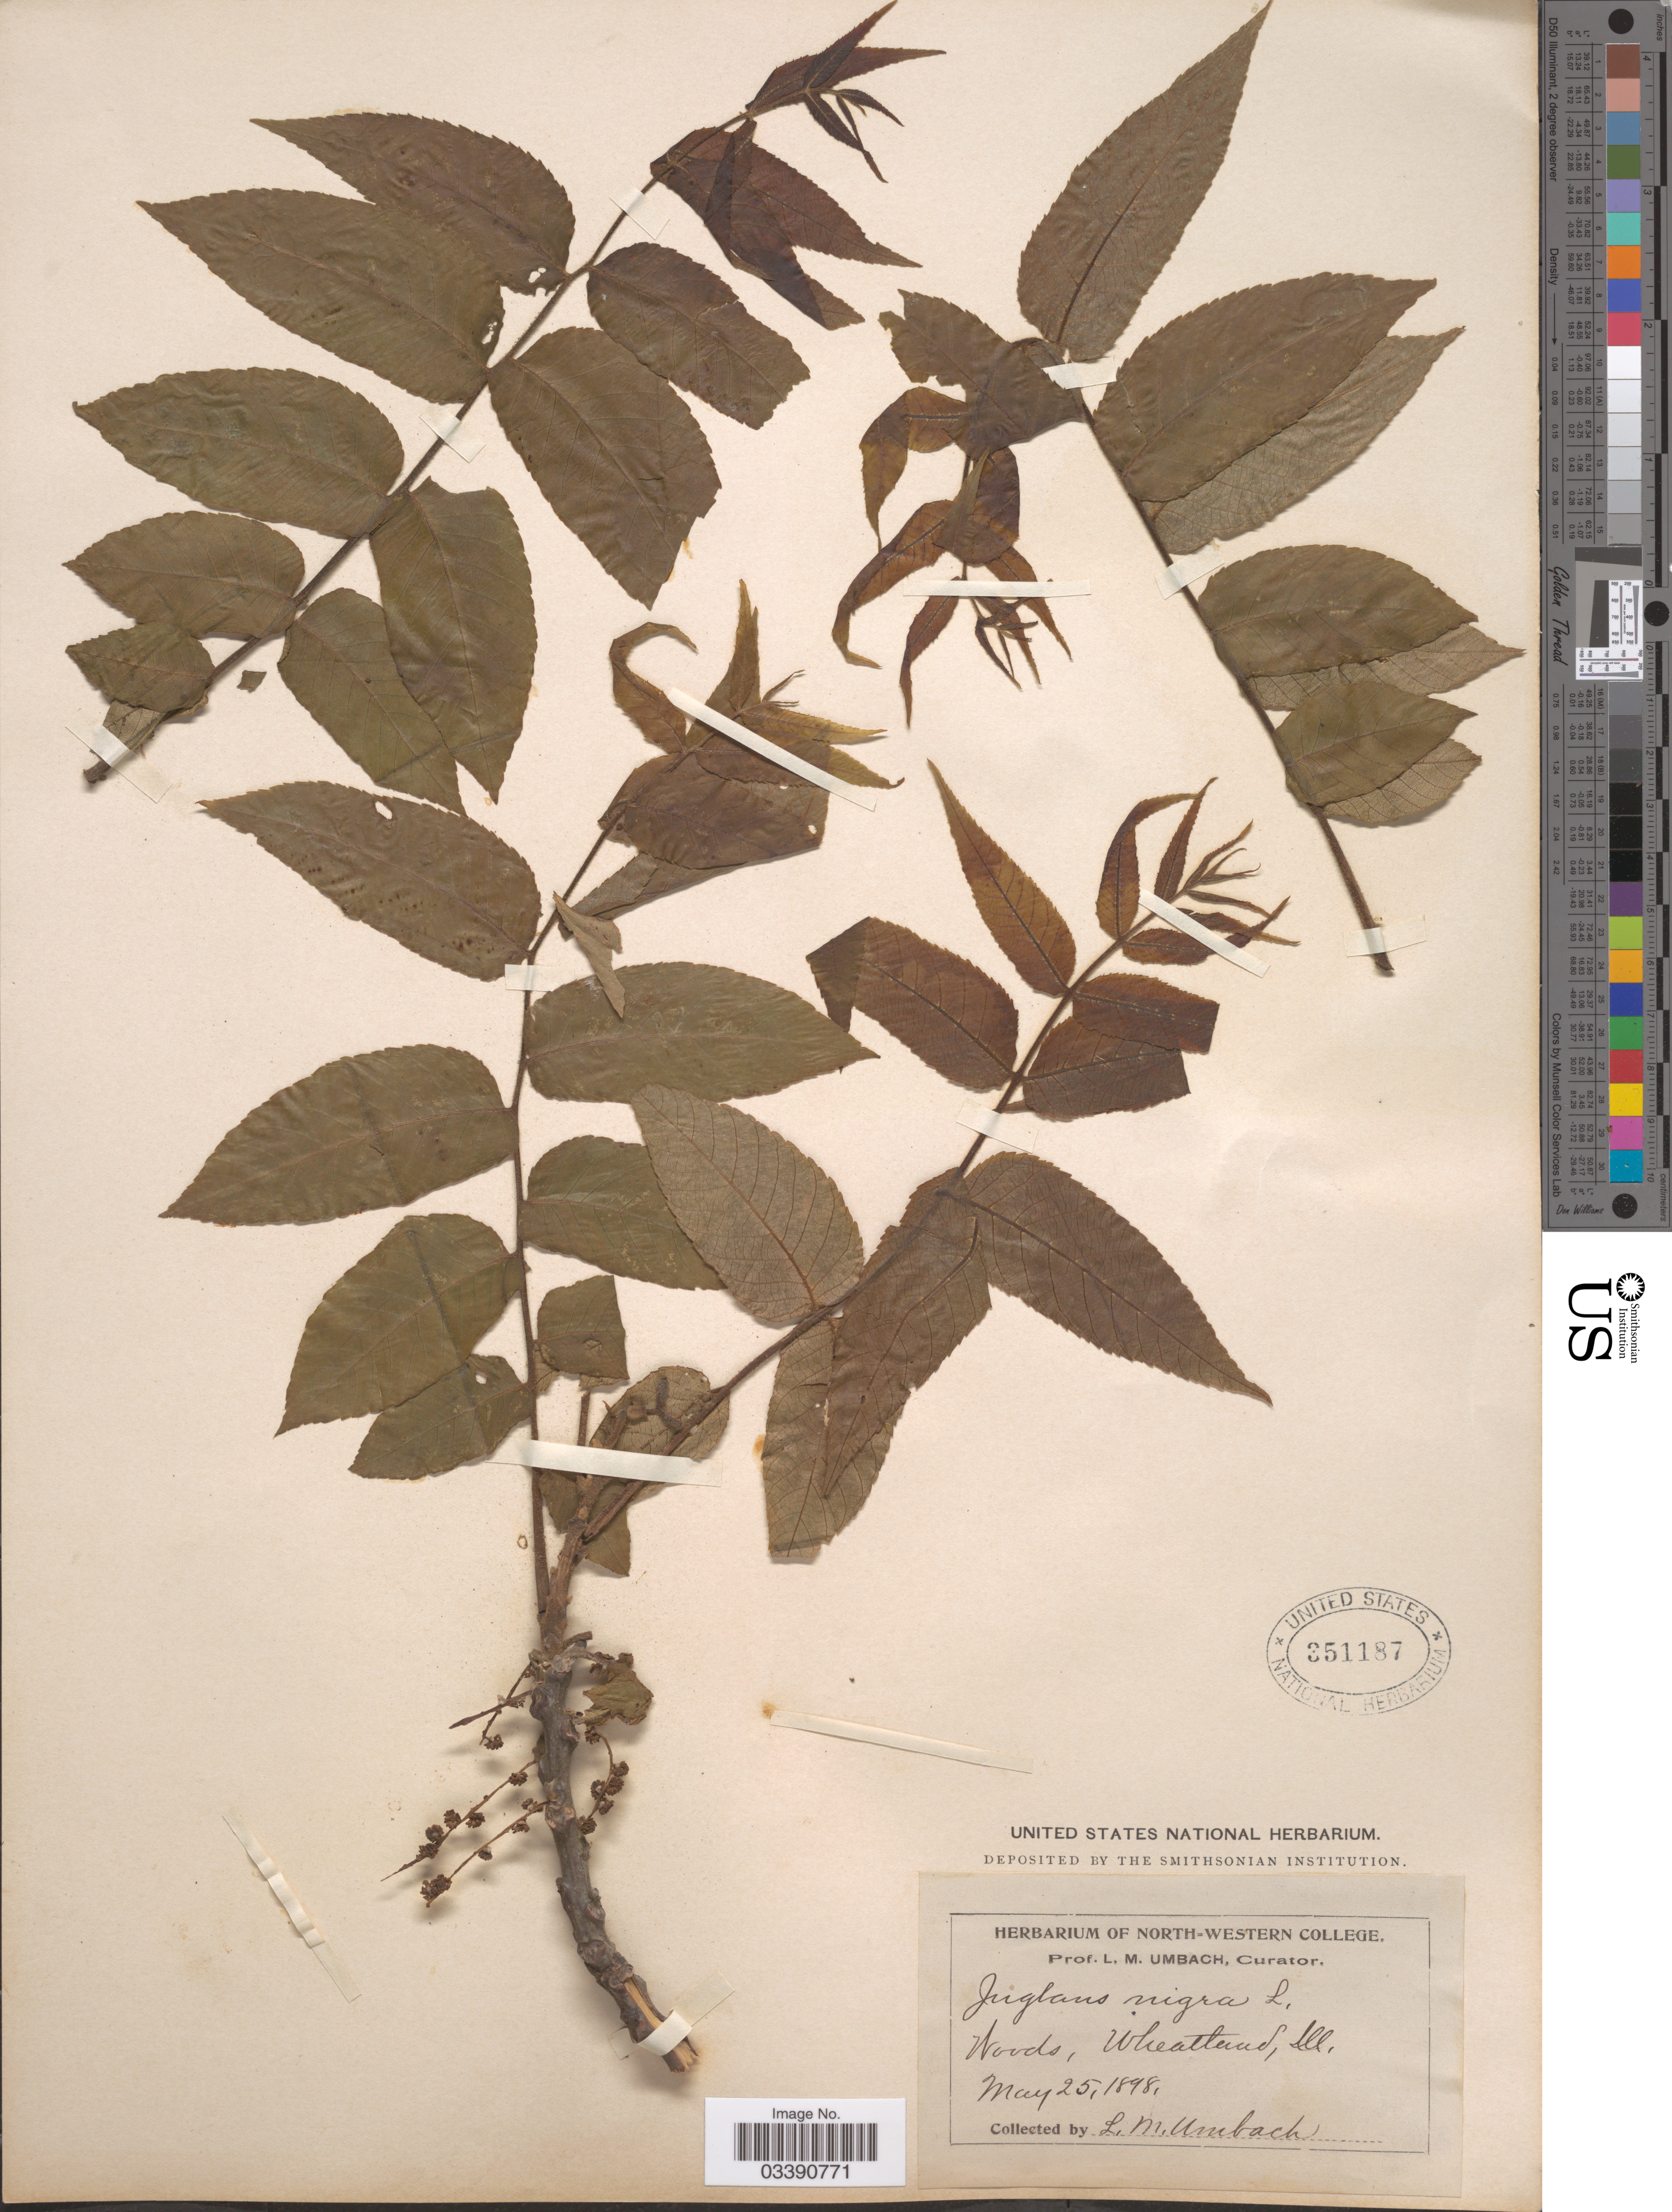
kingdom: Plantae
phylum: Tracheophyta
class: Magnoliopsida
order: Fagales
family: Juglandaceae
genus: Juglans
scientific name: Juglans nigra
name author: L.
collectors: L. M. Umbach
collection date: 1898-05-25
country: United States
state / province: Illinois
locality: Woods, Wheatland.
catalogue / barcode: US 351187